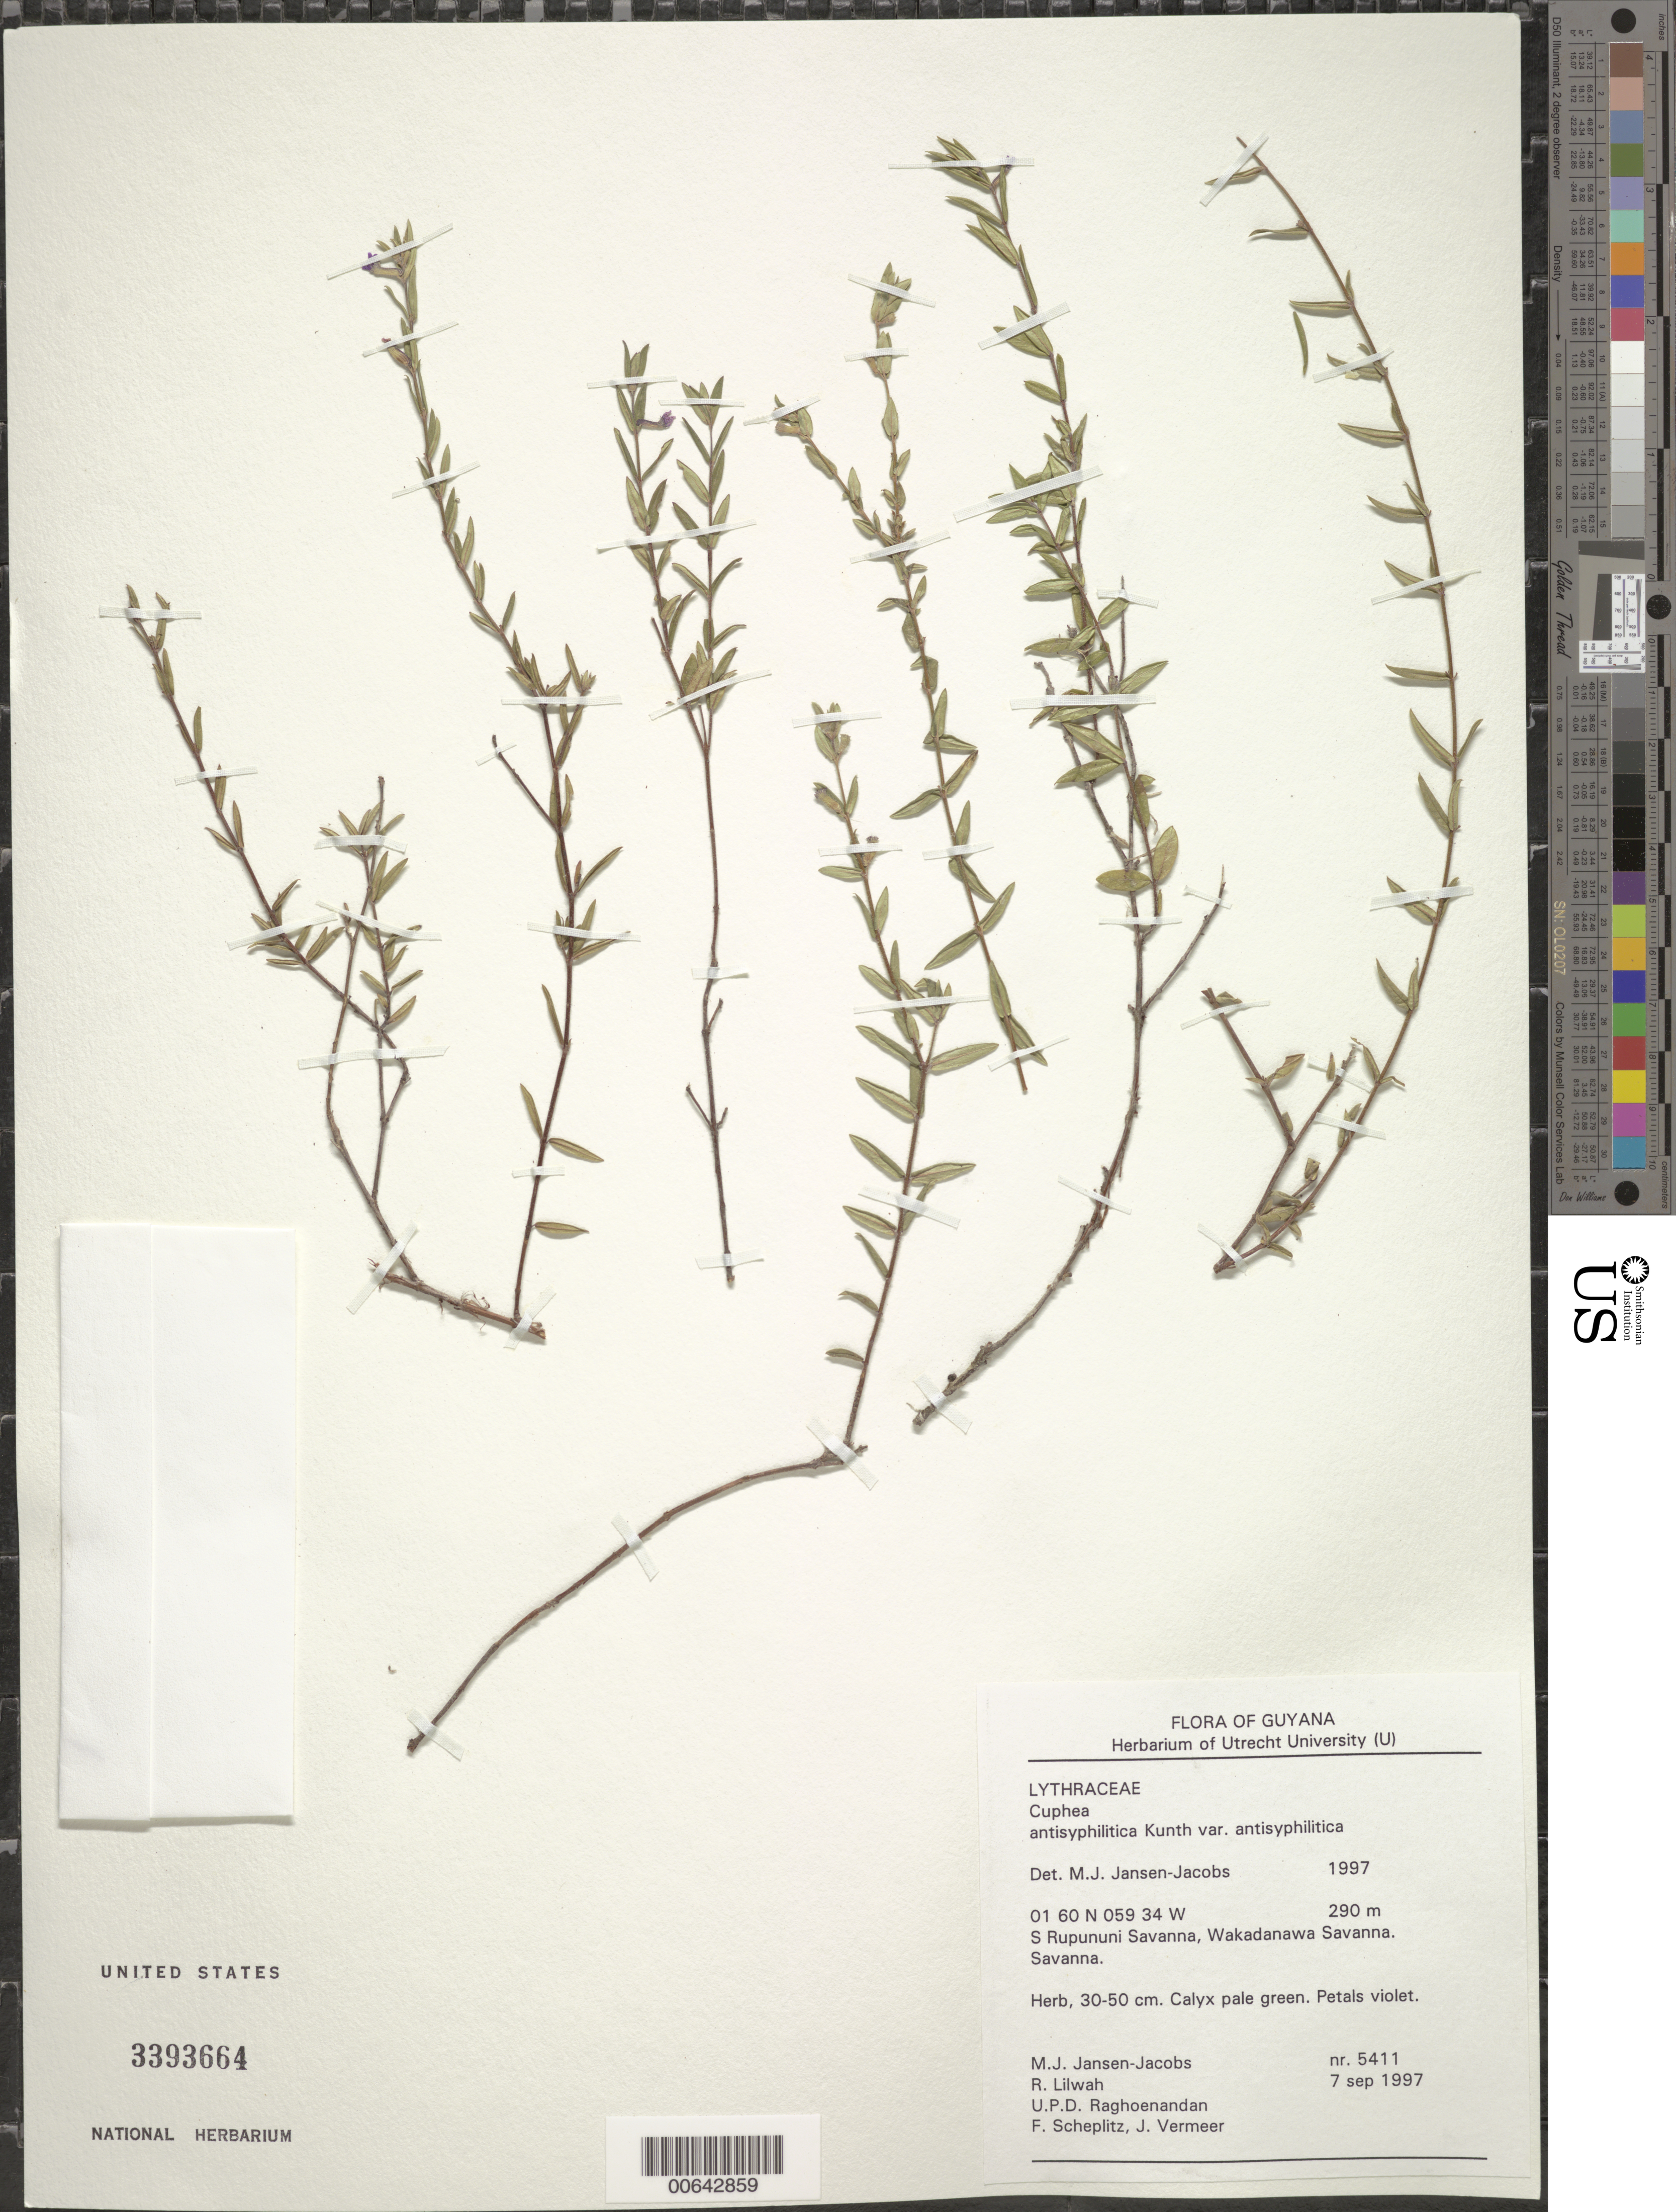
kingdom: Plantae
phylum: Tracheophyta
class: Magnoliopsida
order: Myrtales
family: Lythraceae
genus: Cuphea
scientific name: Cuphea antisyphilitica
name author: Kunth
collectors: M. J. Jansen-Jacobs, R. Lilwah, U. Raghoenandan, F. Scheplitz & J. Vermeer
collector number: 5411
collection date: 1997-09-07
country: Guyana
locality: S Rupununi Savanna, Wakadanawa Savanna.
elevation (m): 290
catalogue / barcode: US 3393664